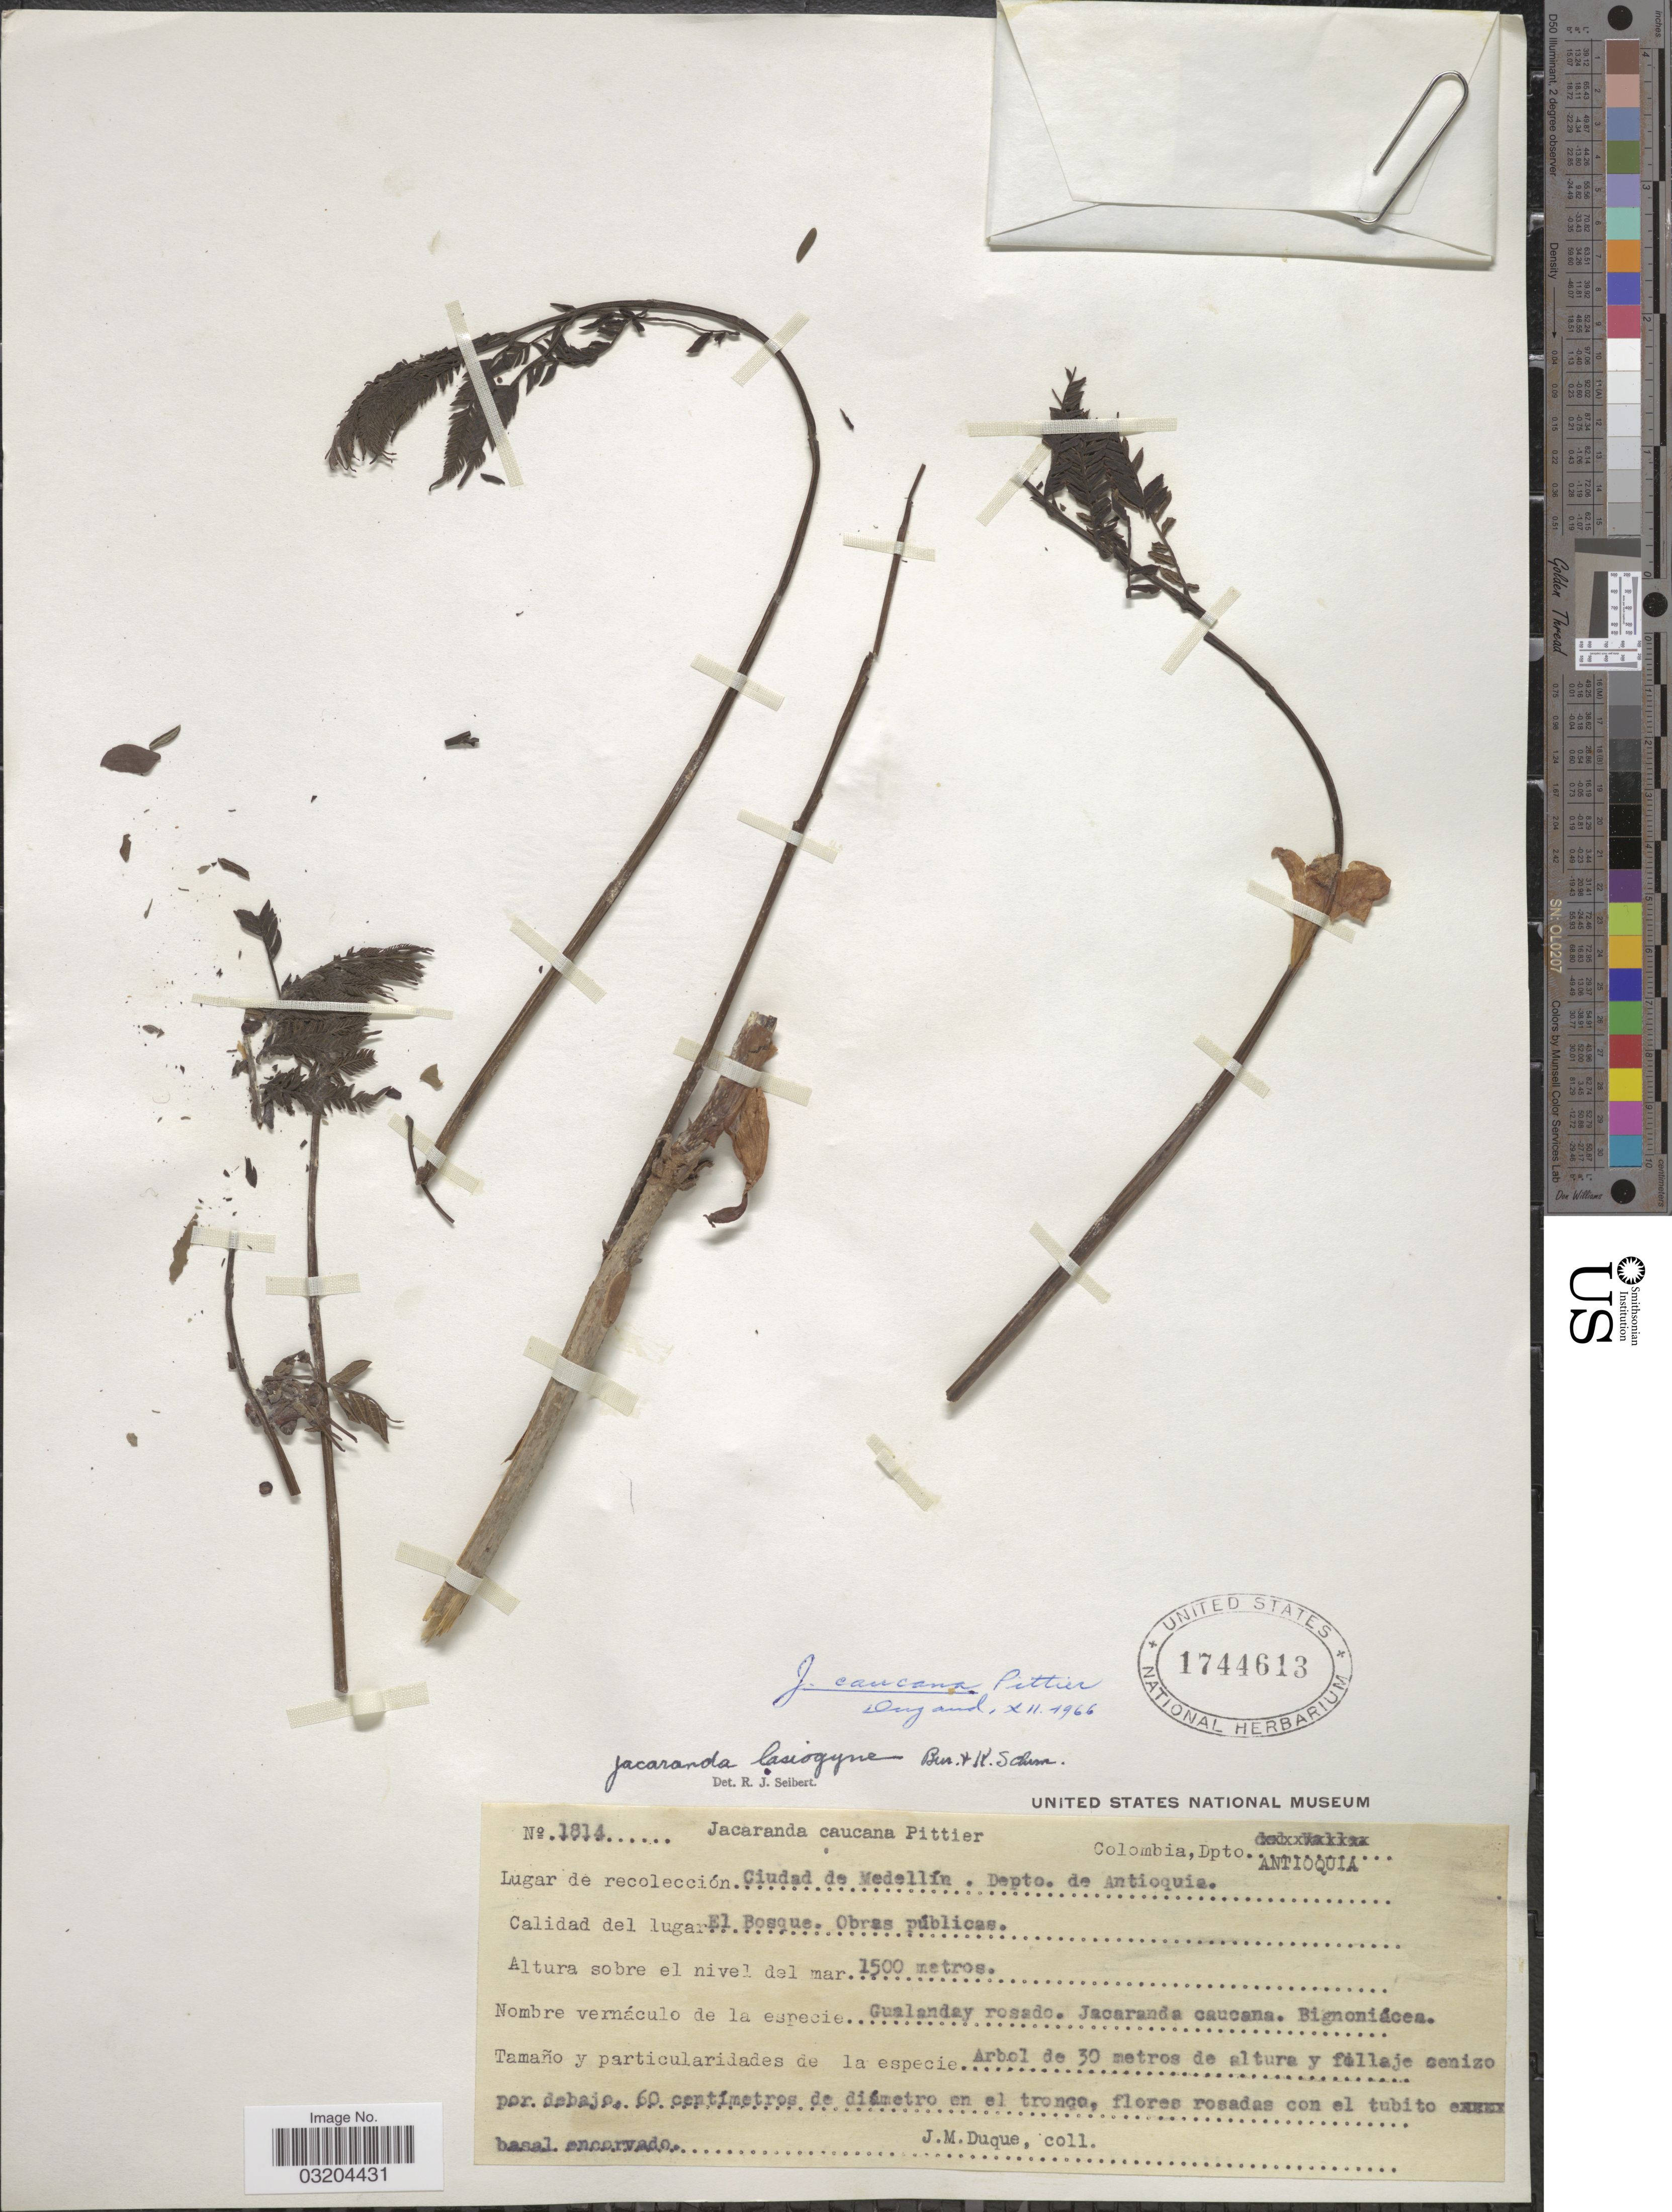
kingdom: Plantae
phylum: Tracheophyta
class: Magnoliopsida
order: Lamiales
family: Bignoniaceae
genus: Jacaranda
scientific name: Jacaranda caucana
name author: Pittier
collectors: J. Duque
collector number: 1814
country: Colombia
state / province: Antioquia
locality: Dpto. Antioquia. Ciudad de Medellín.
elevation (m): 1500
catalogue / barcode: US 1744613